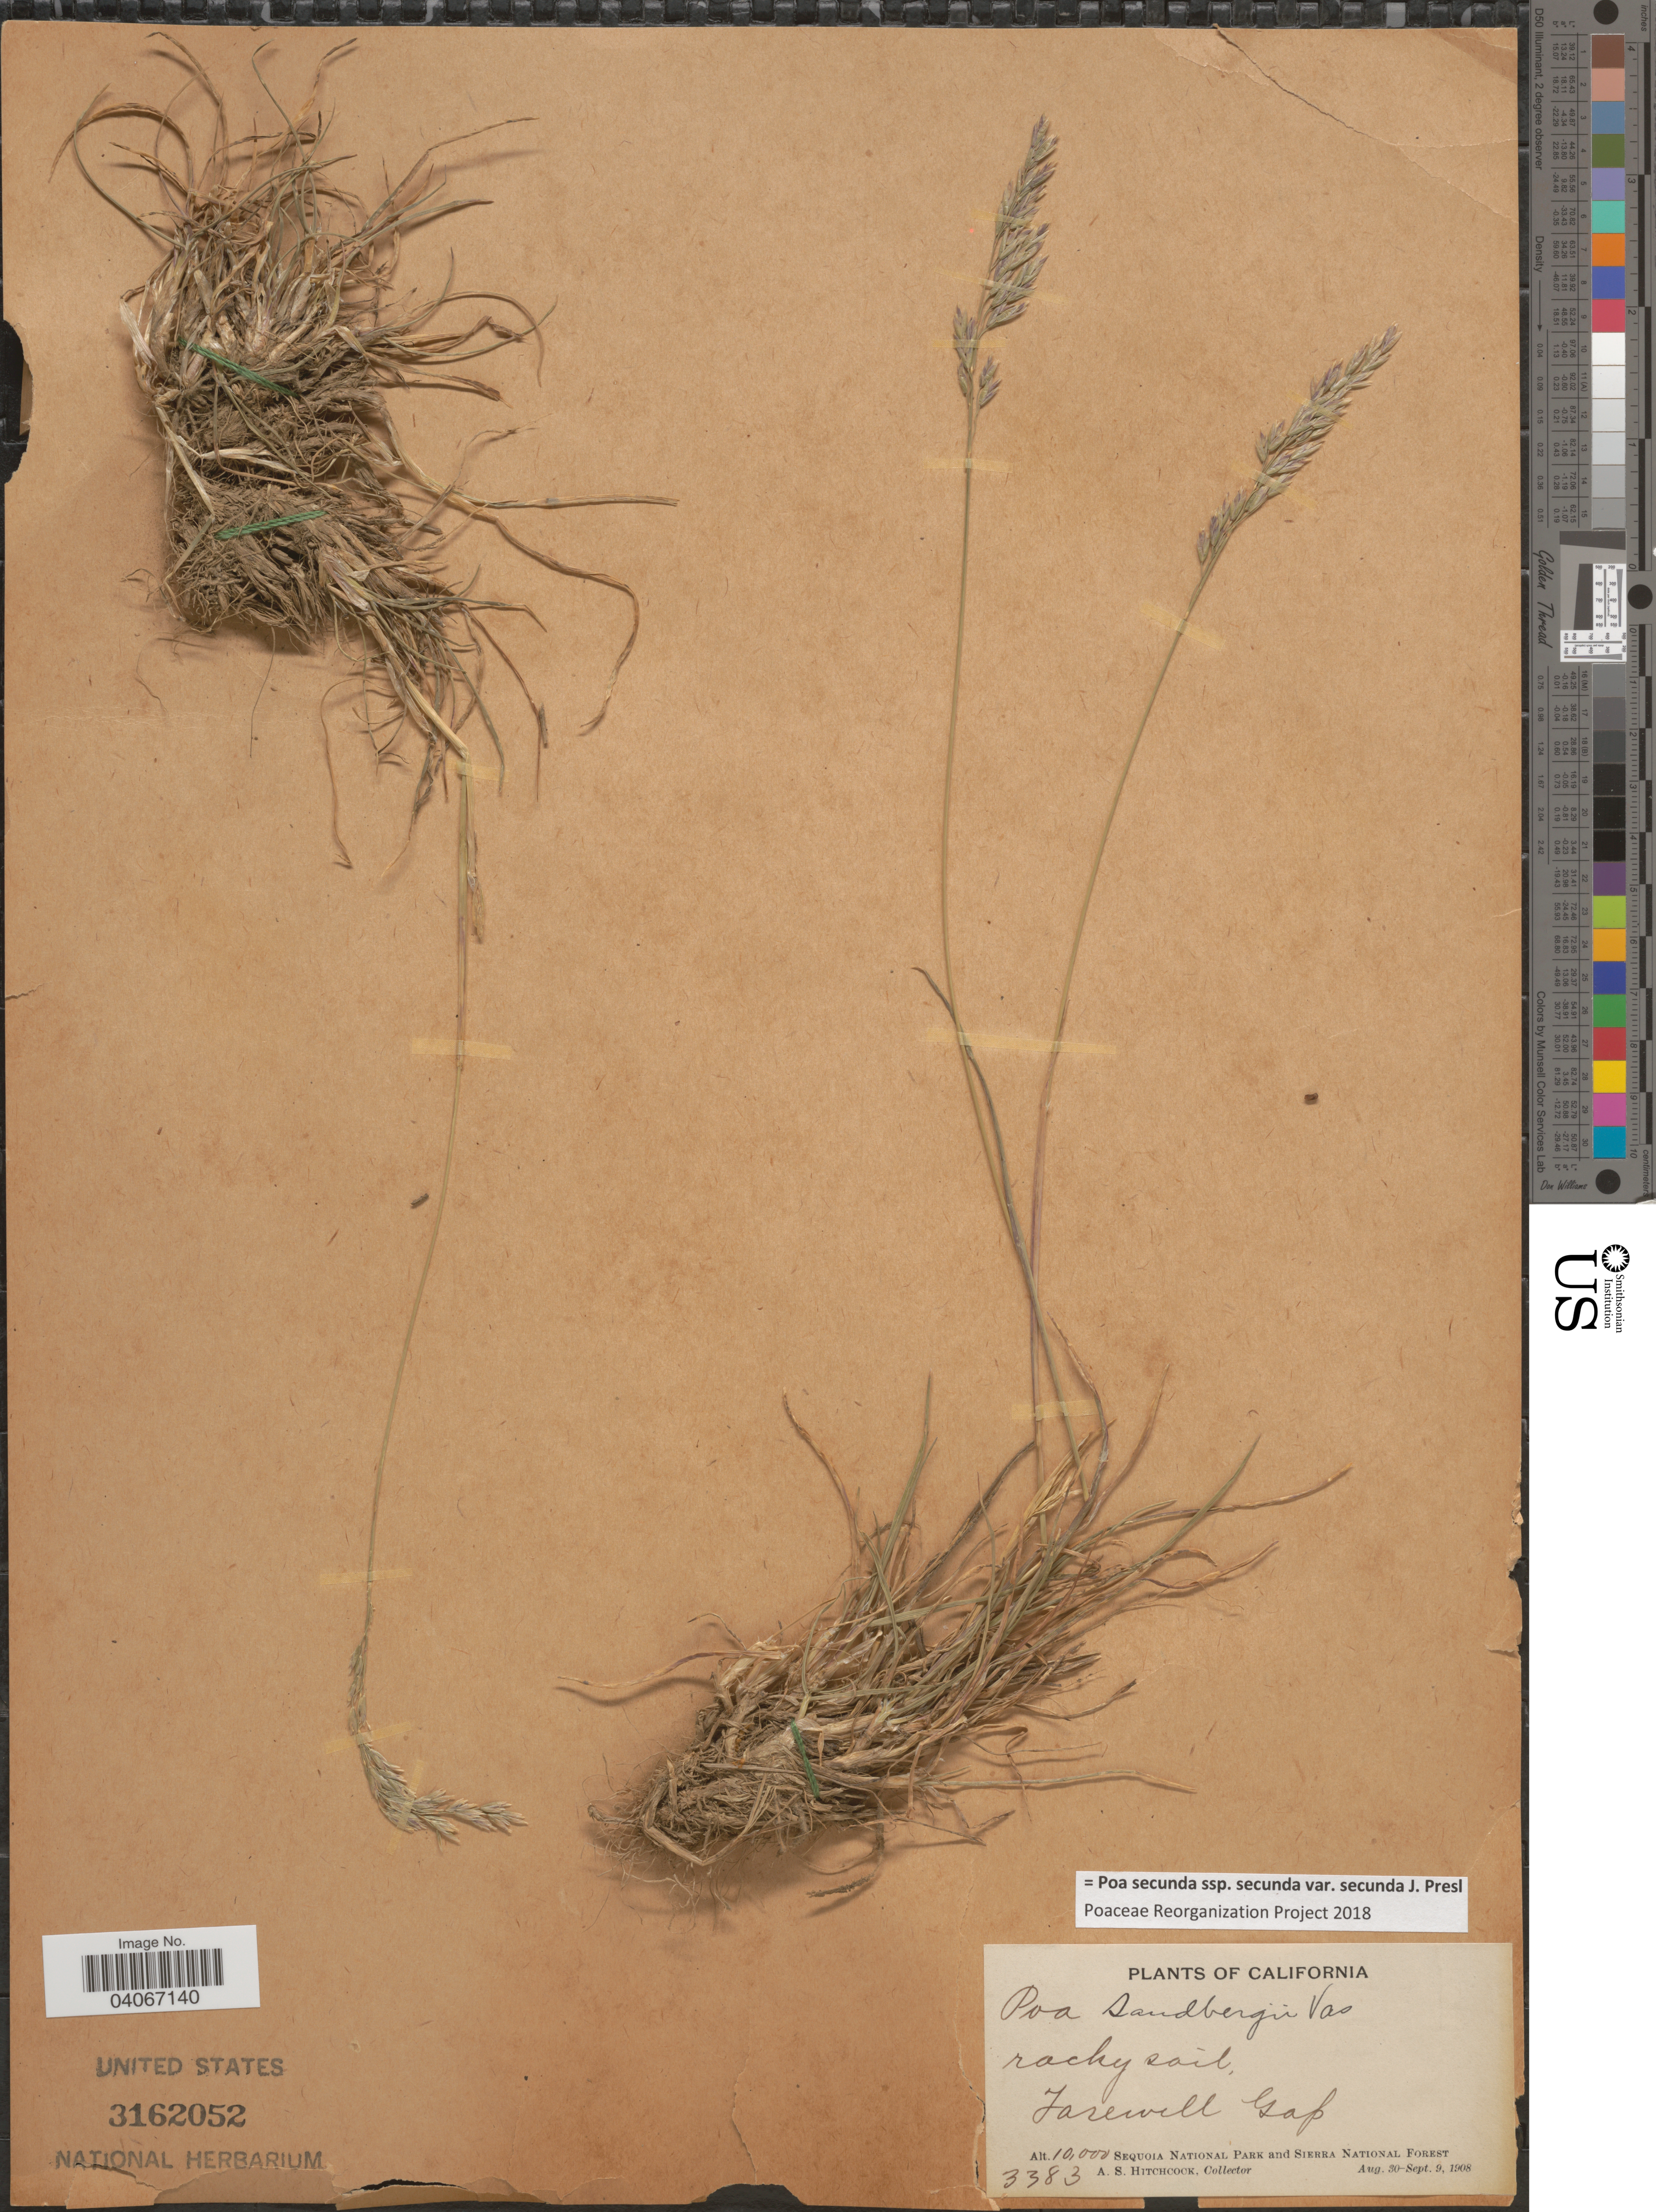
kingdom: Plantae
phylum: Tracheophyta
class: Liliopsida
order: Poales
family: Poaceae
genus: Poa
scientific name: Poa secunda subsp. secunda var. secunda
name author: J. Presl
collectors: A. S. Hitchcock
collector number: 3383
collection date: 1908-08-30/1908-09-09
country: United States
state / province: California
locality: Farewell Gap. Sequoia National Park and Sierra National Forest.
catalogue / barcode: US 3162052